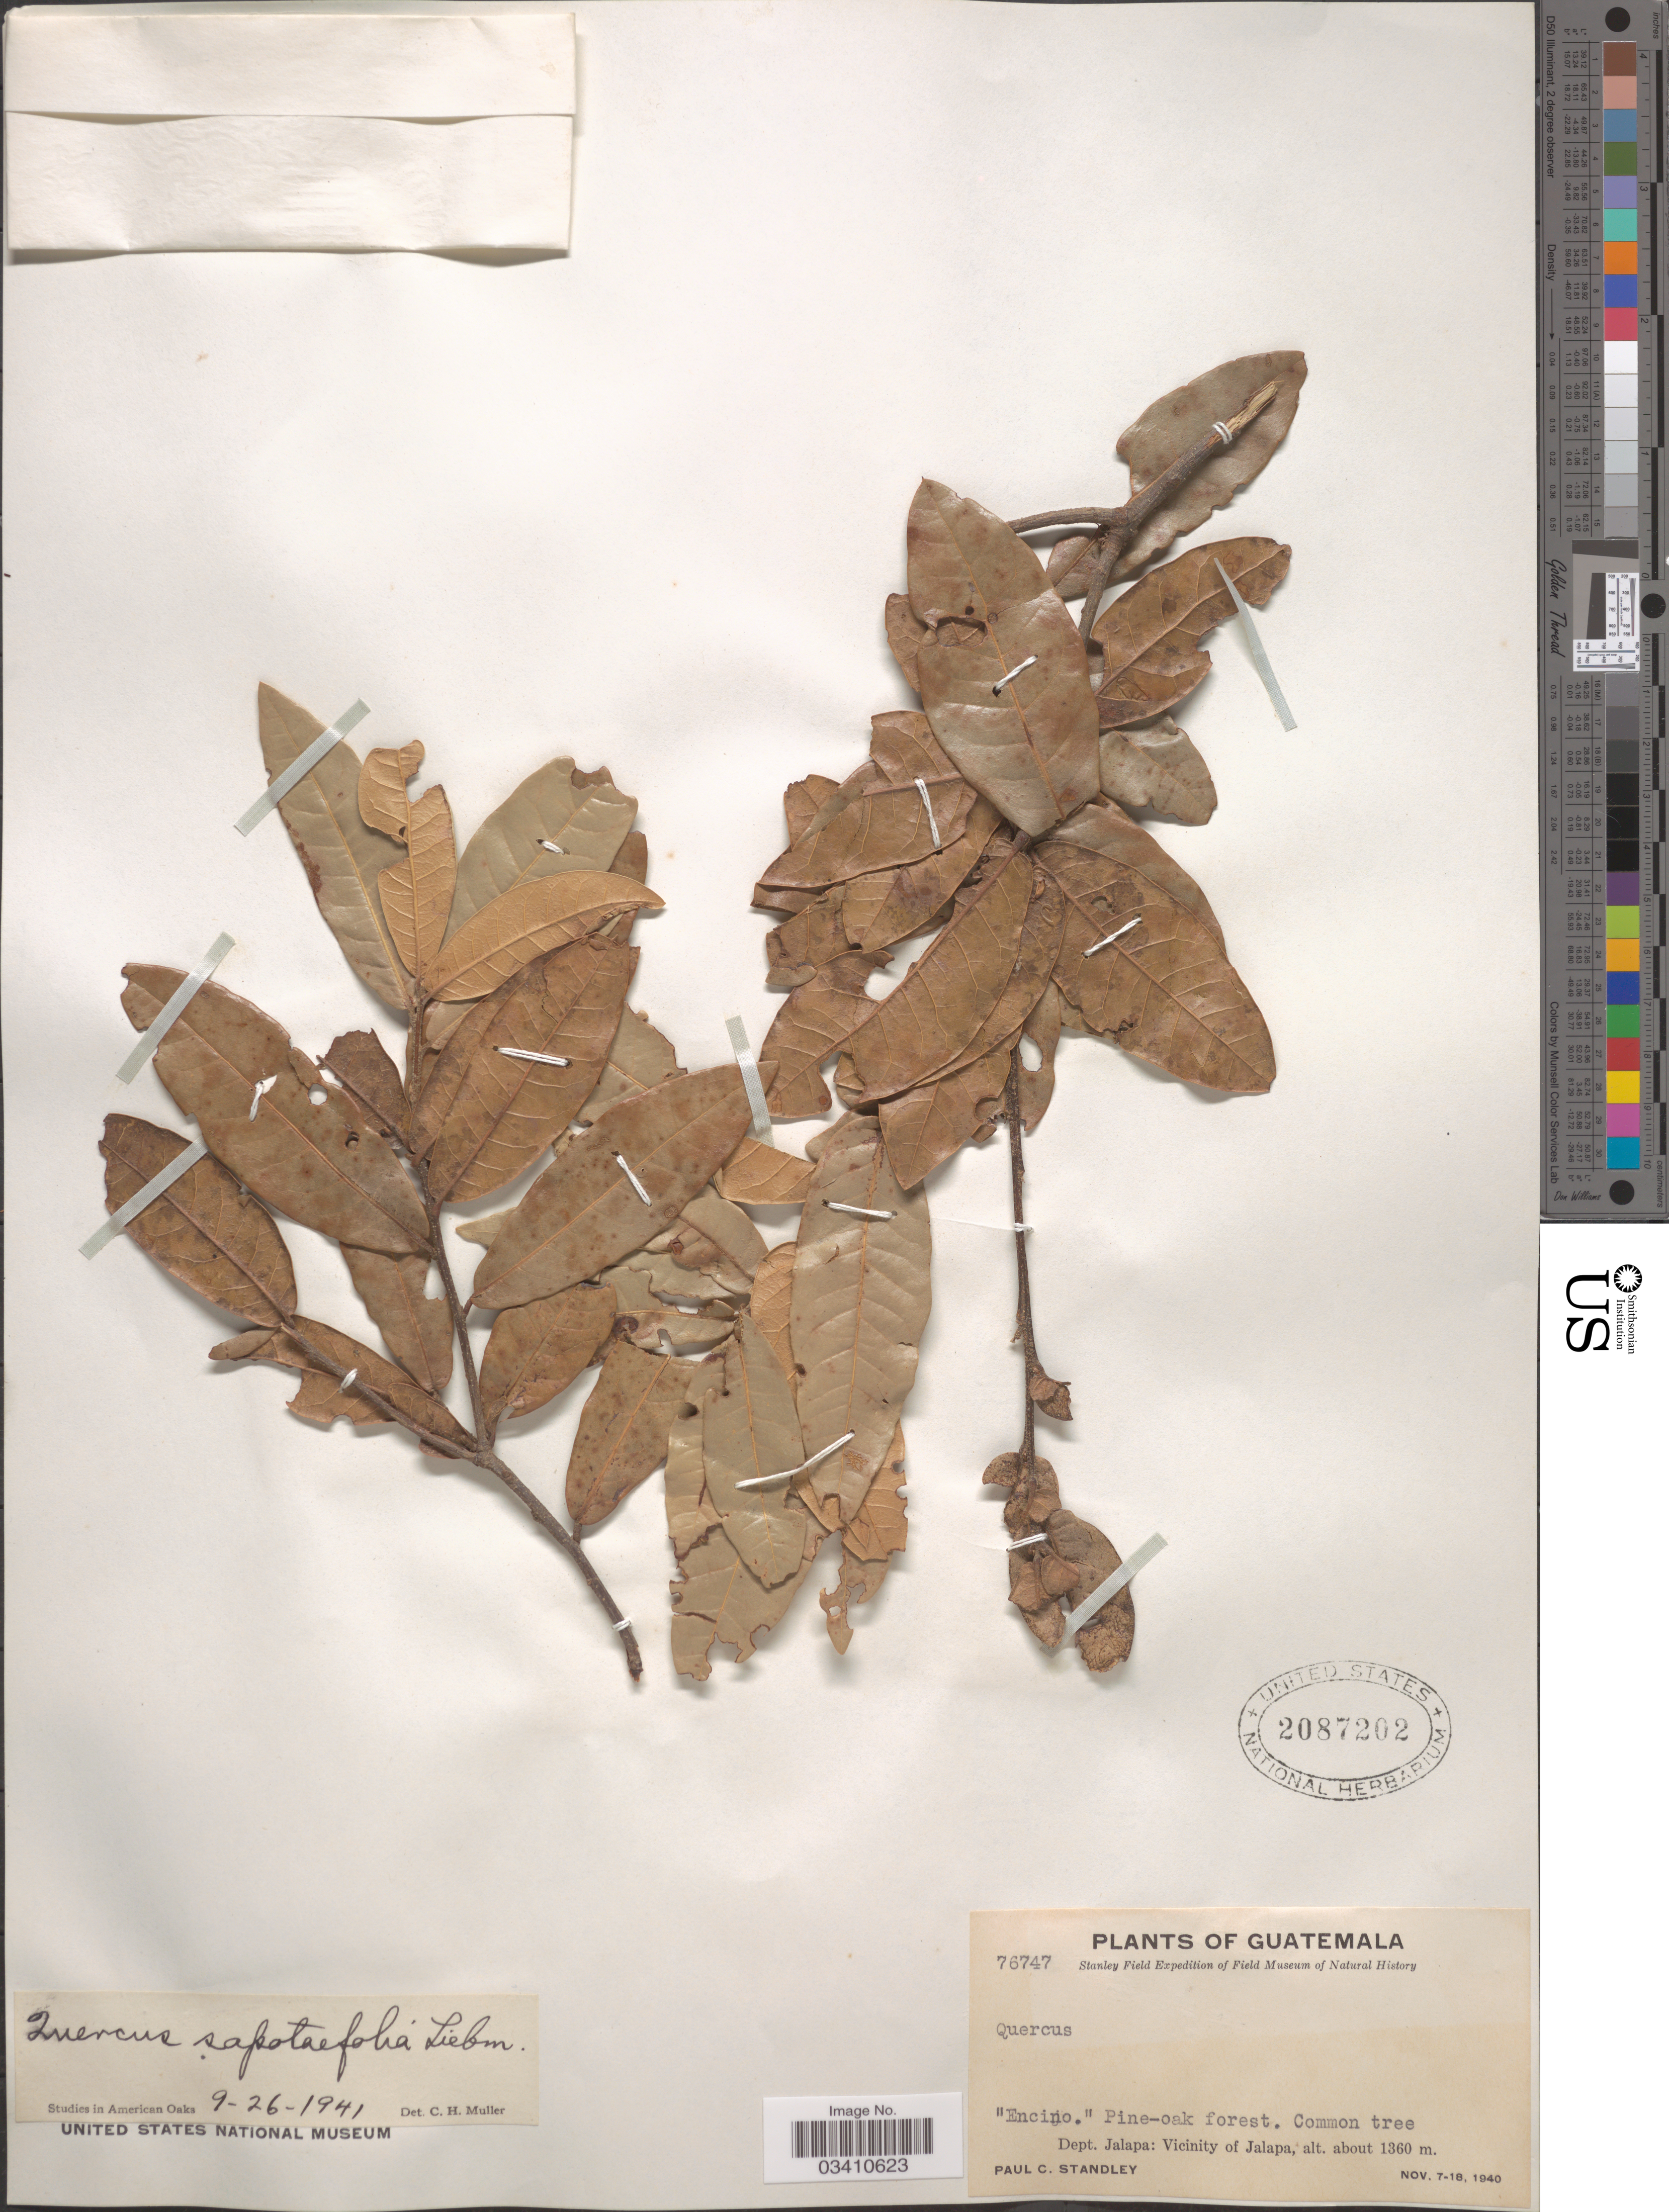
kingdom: Plantae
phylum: Tracheophyta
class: Magnoliopsida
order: Fagales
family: Fagaceae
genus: Quercus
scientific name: Quercus sapotaefolia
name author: Liebm.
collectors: P. C. Standley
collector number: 76747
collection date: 1940-11-07/1940-11-18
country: Guatemala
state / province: Jalapa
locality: Dept. Jalapa: Vicinity of Jalapa.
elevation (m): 1360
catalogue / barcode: US 2087202